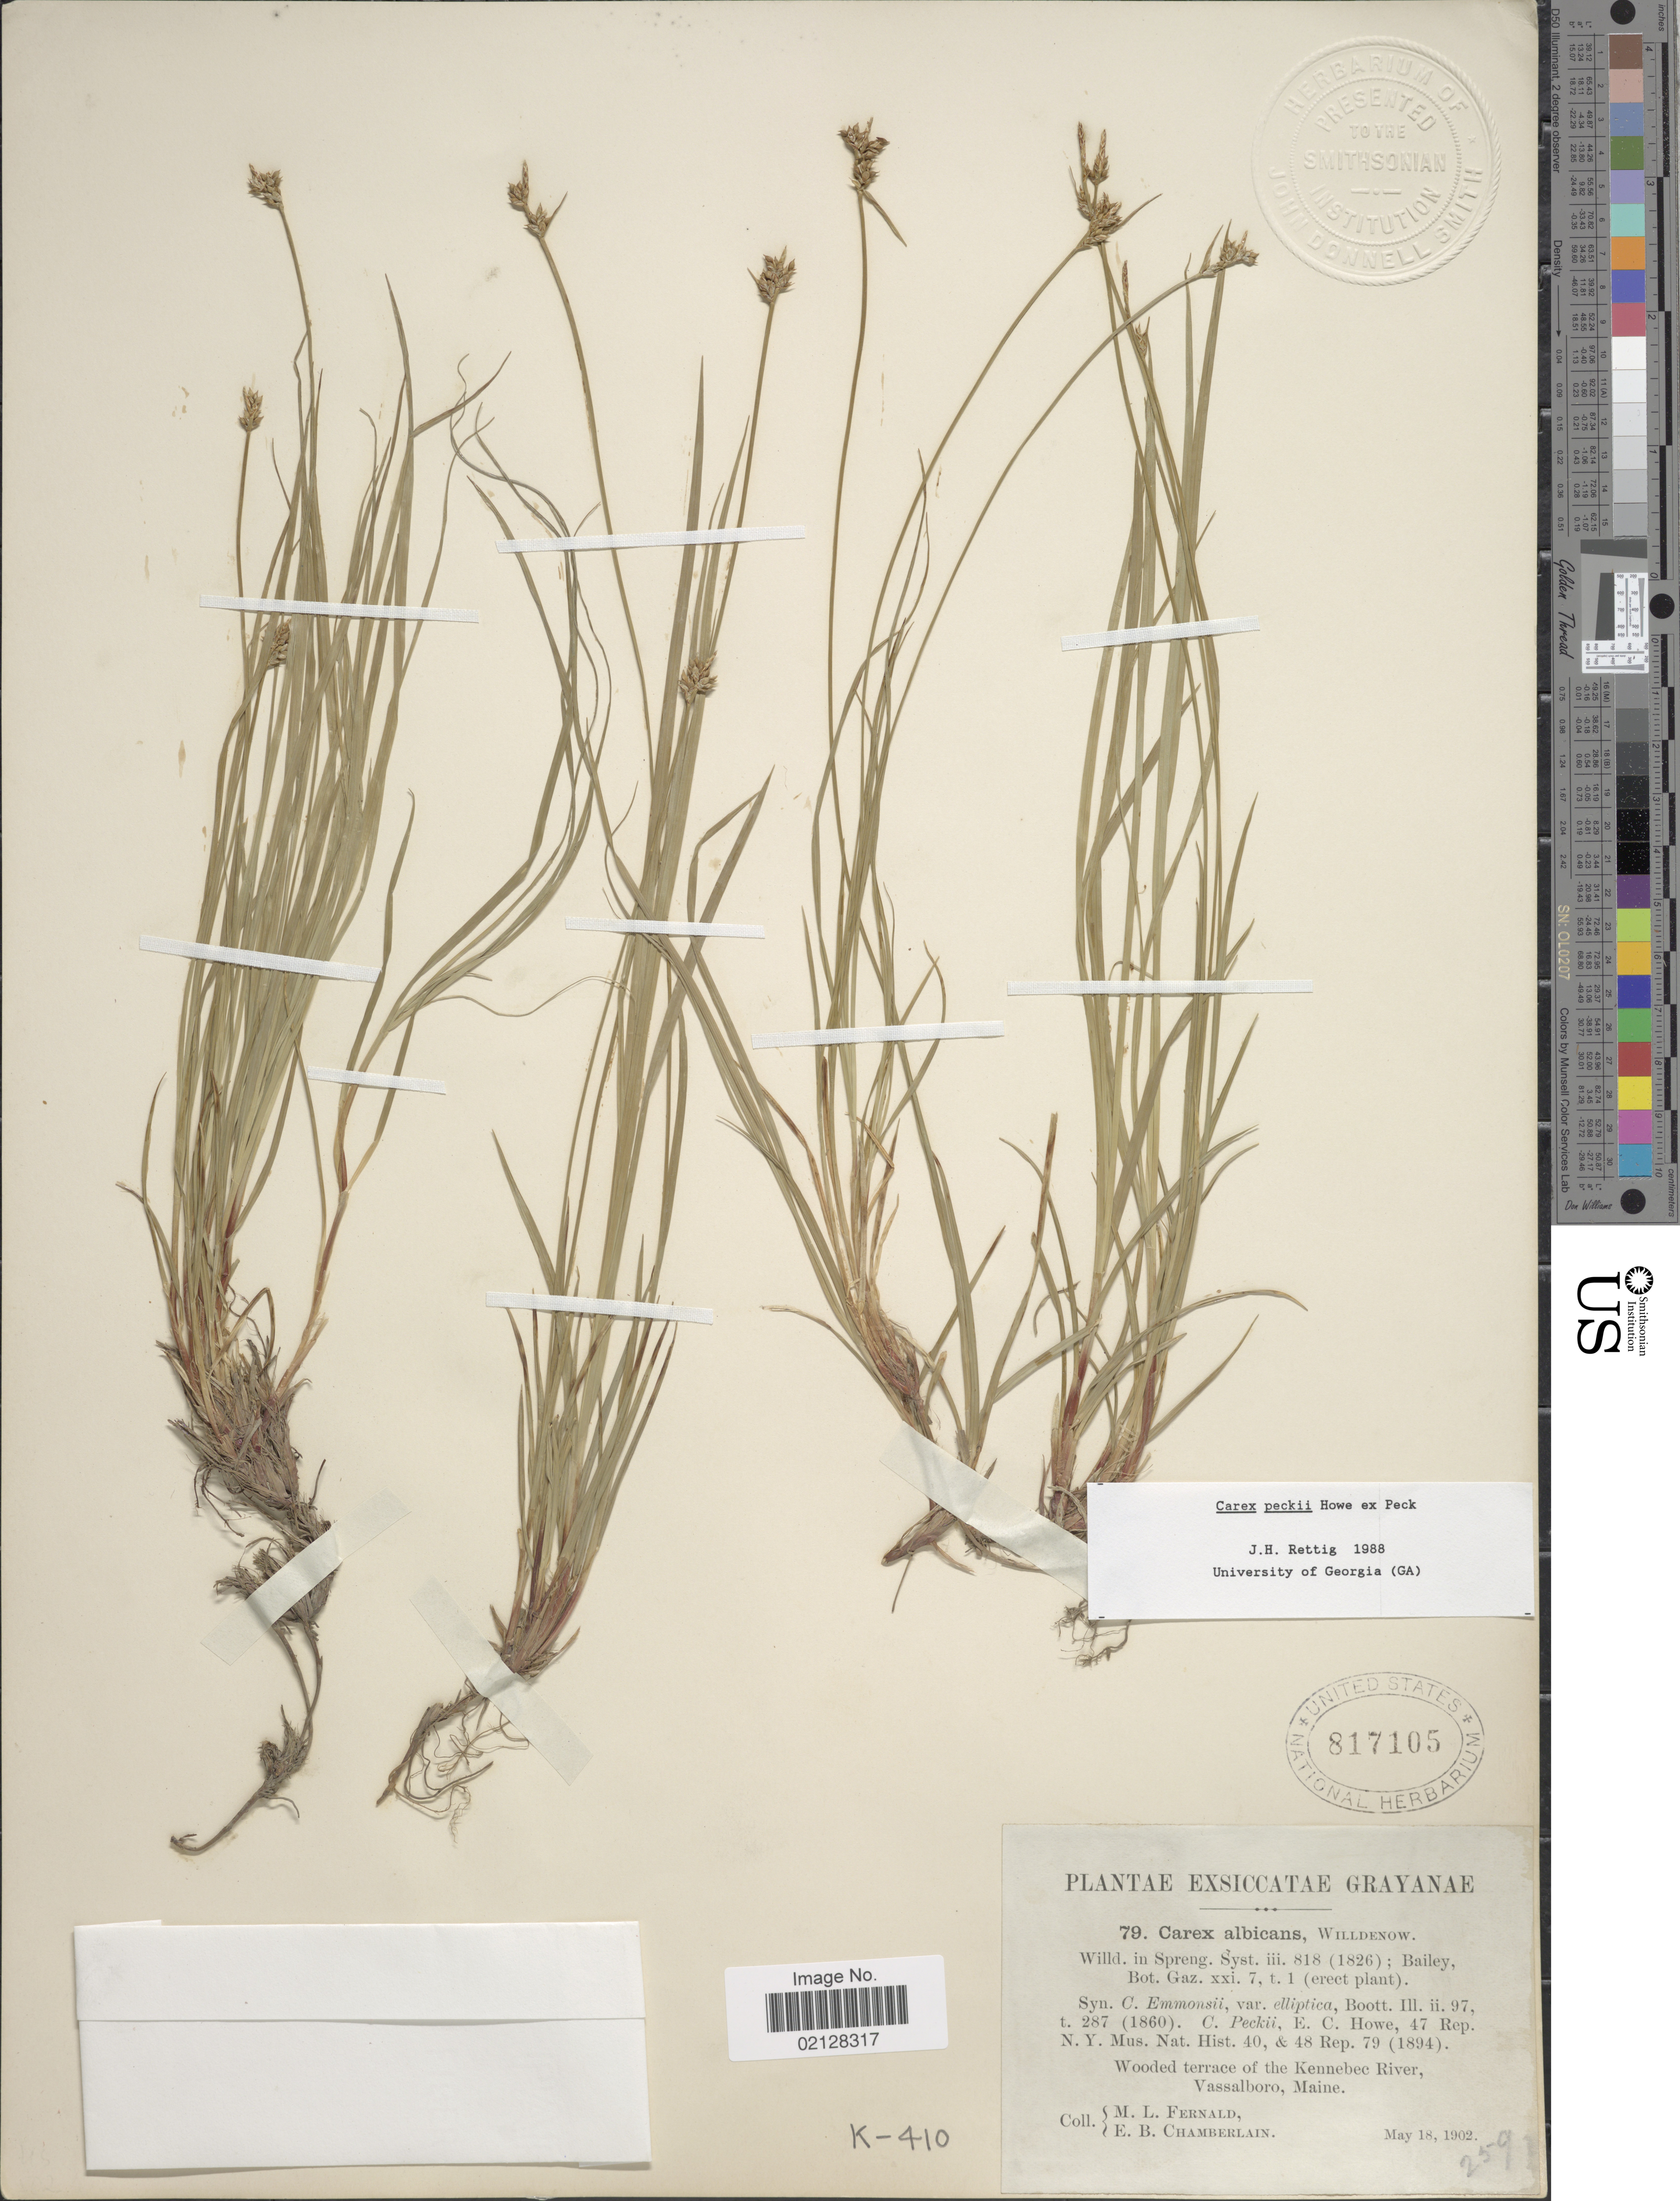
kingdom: Plantae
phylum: Tracheophyta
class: Liliopsida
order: Poales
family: Cyperaceae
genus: Carex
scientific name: Carex peckii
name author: Howe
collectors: M. L. Fernald & E. Chamberlain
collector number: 79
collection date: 1902-05-18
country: United States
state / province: Maine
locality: Wooded terrace of the Kennebee River, Vassalboro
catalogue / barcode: US 817105